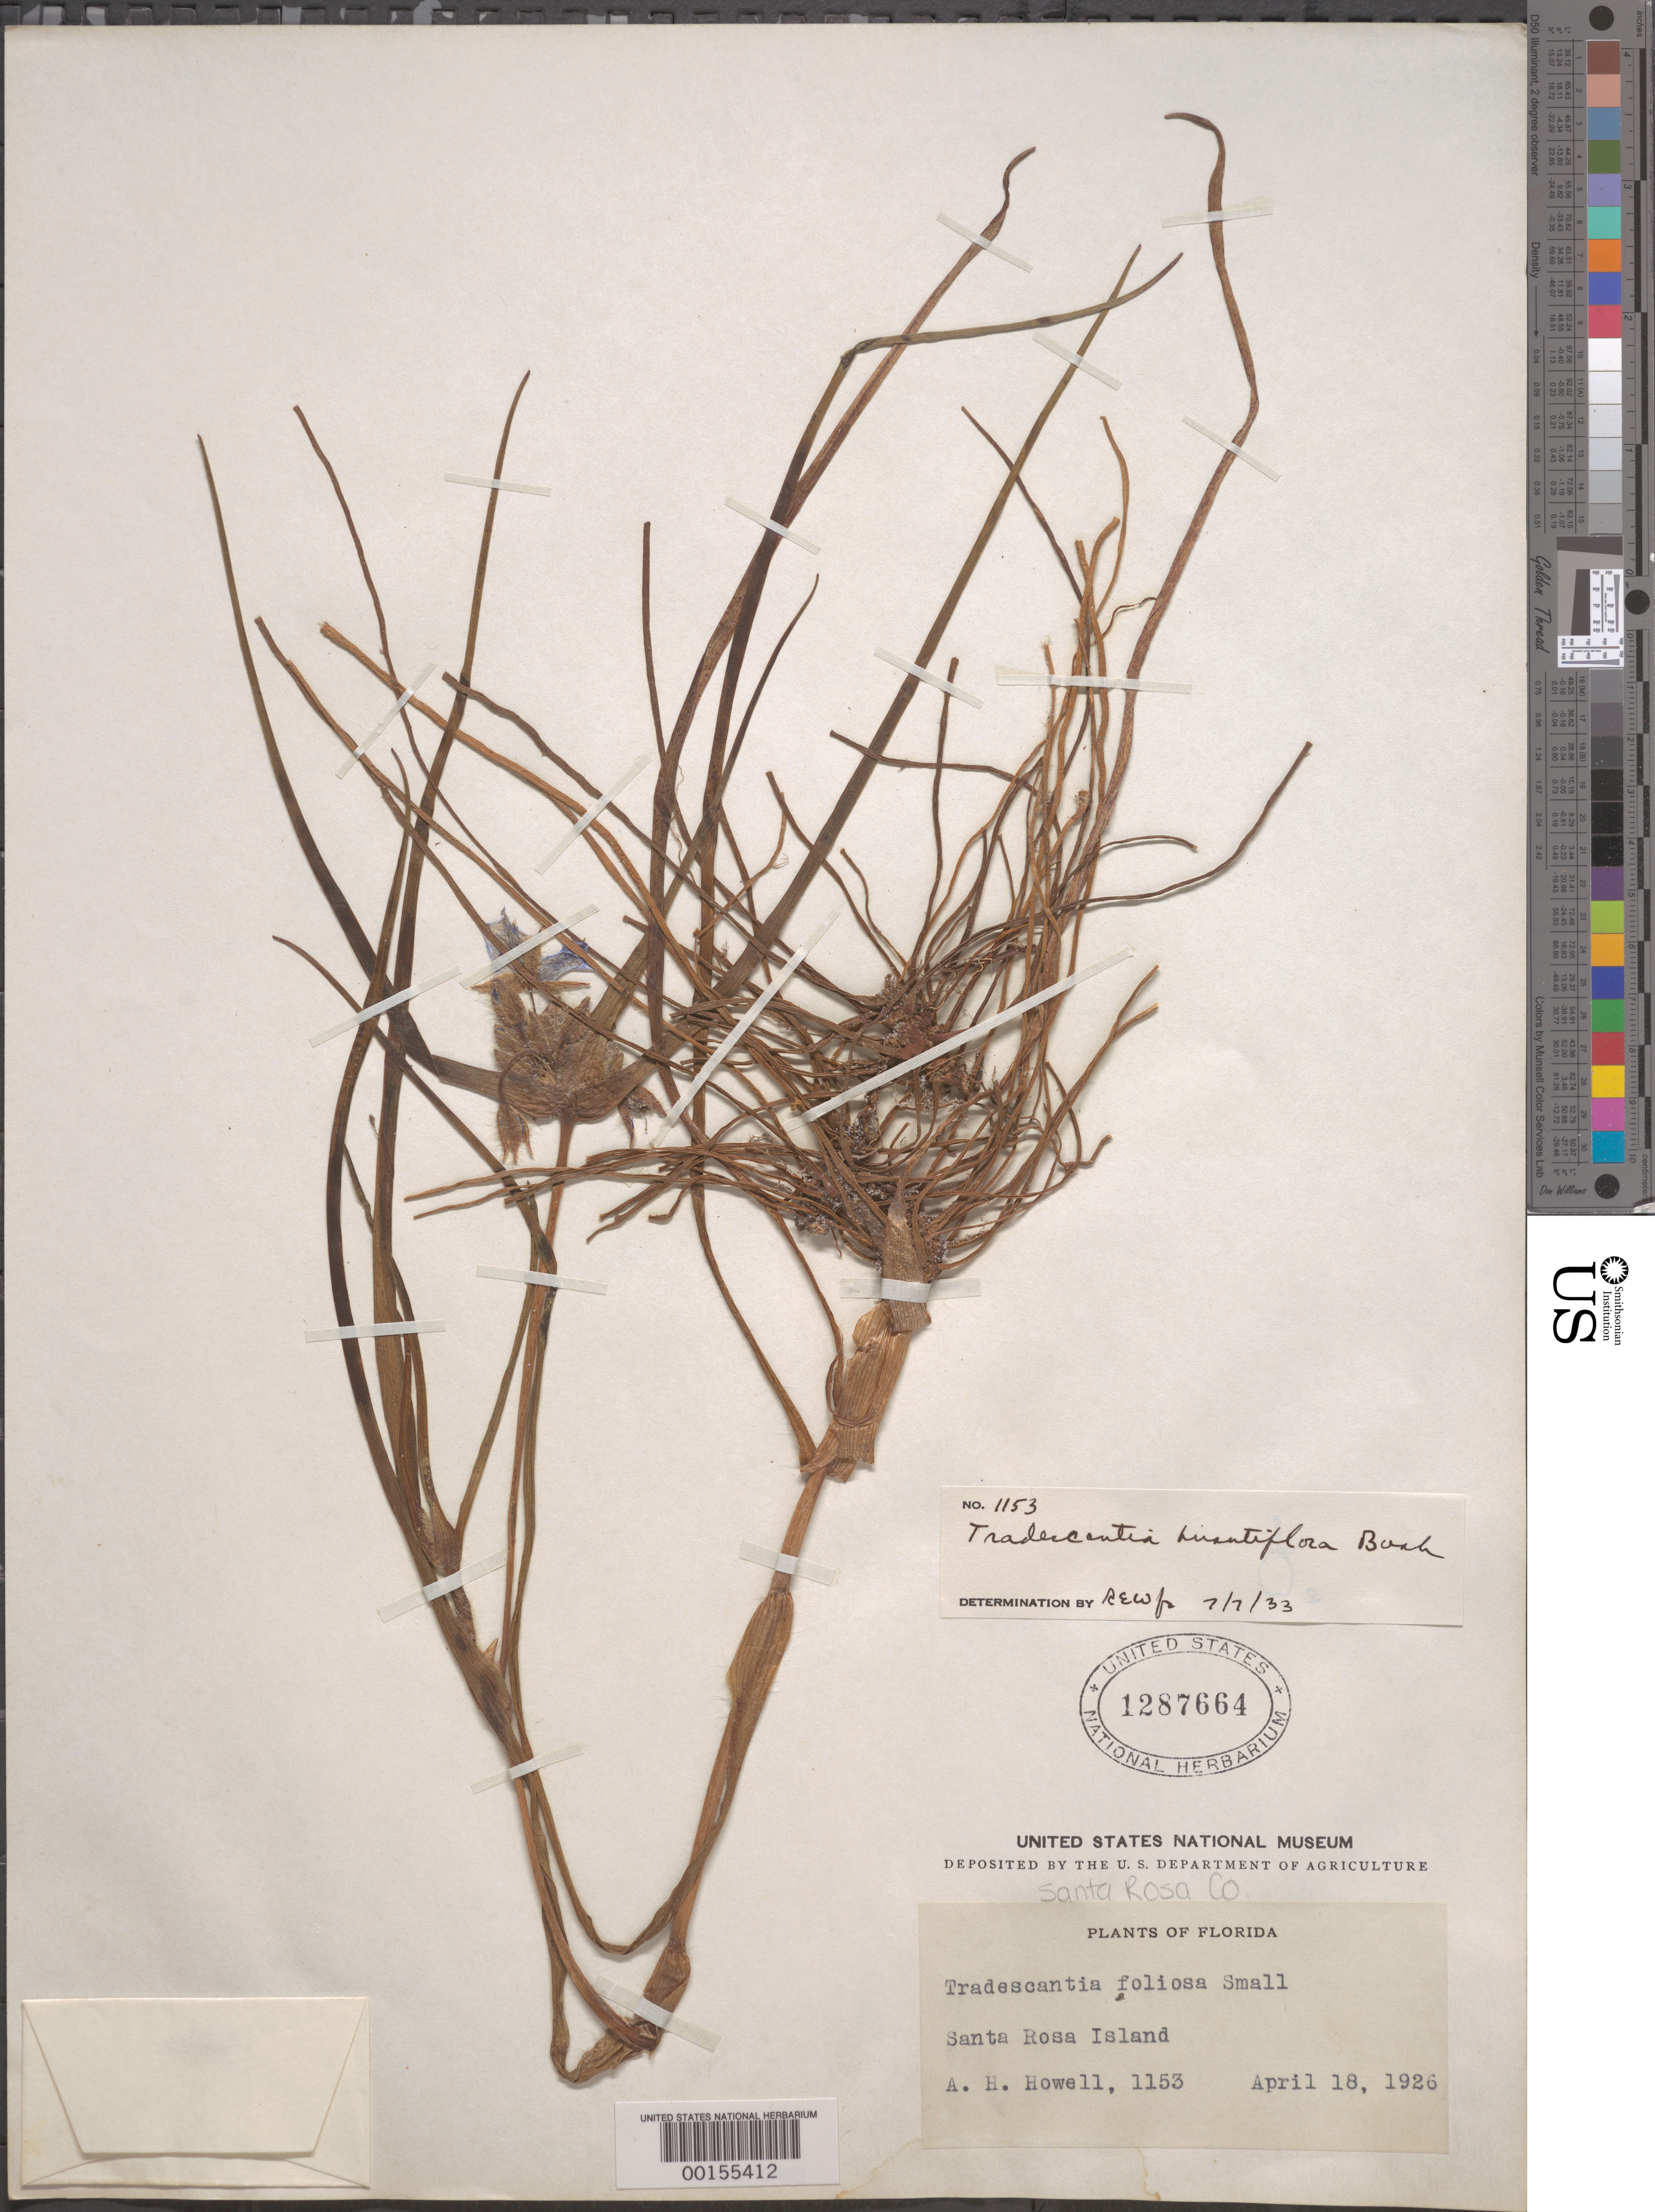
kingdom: Plantae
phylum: Tracheophyta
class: Liliopsida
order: Commelinales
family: Commelinaceae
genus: Tradescantia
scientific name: Tradescantia hirsutiflora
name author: Bush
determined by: REW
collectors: A. H. Howell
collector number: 1153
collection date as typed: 18 Apr 1926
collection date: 1926-04-18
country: United States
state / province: Florida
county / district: Santa Rosa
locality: Santa rosa island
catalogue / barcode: US 1287664